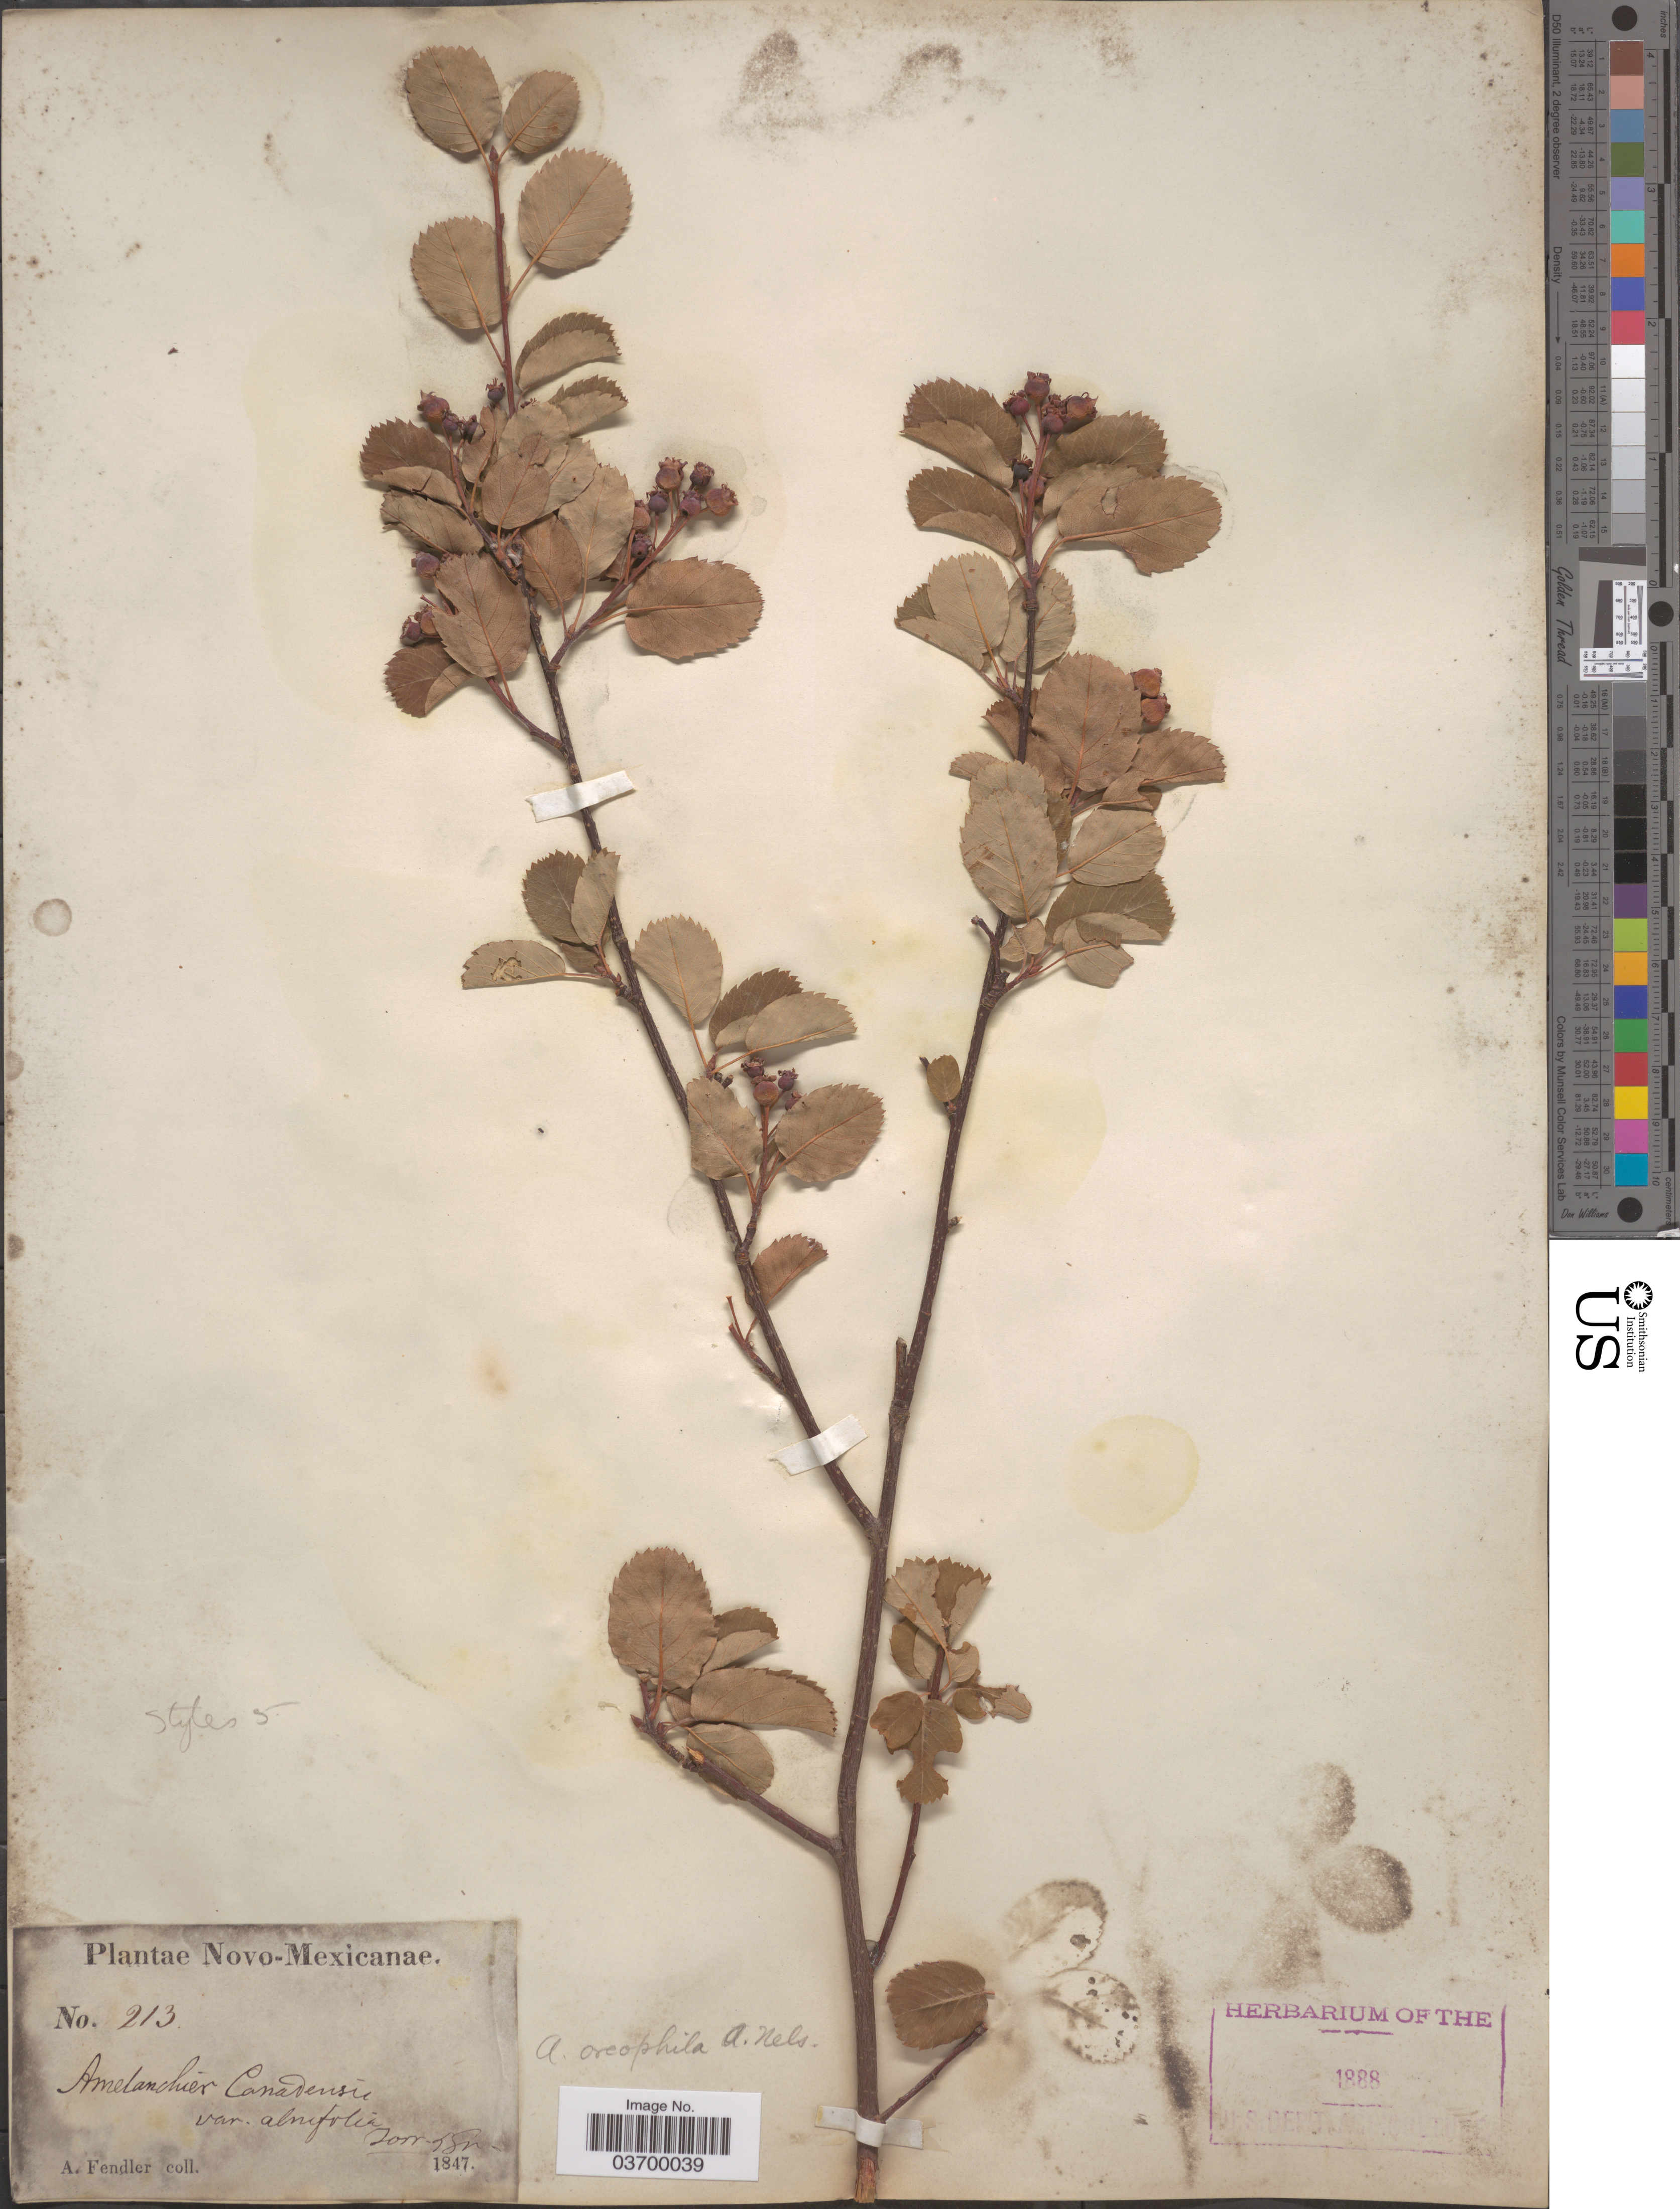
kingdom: Plantae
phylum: Tracheophyta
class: Magnoliopsida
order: Rosales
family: Rosaceae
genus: Amelanchier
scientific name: Amelanchier alnifolia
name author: (Nutt.) Nutt. ex M. Roem.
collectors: A. Fendler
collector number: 213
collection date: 1847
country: United States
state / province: New Mexico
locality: Novo-Mexicanae.